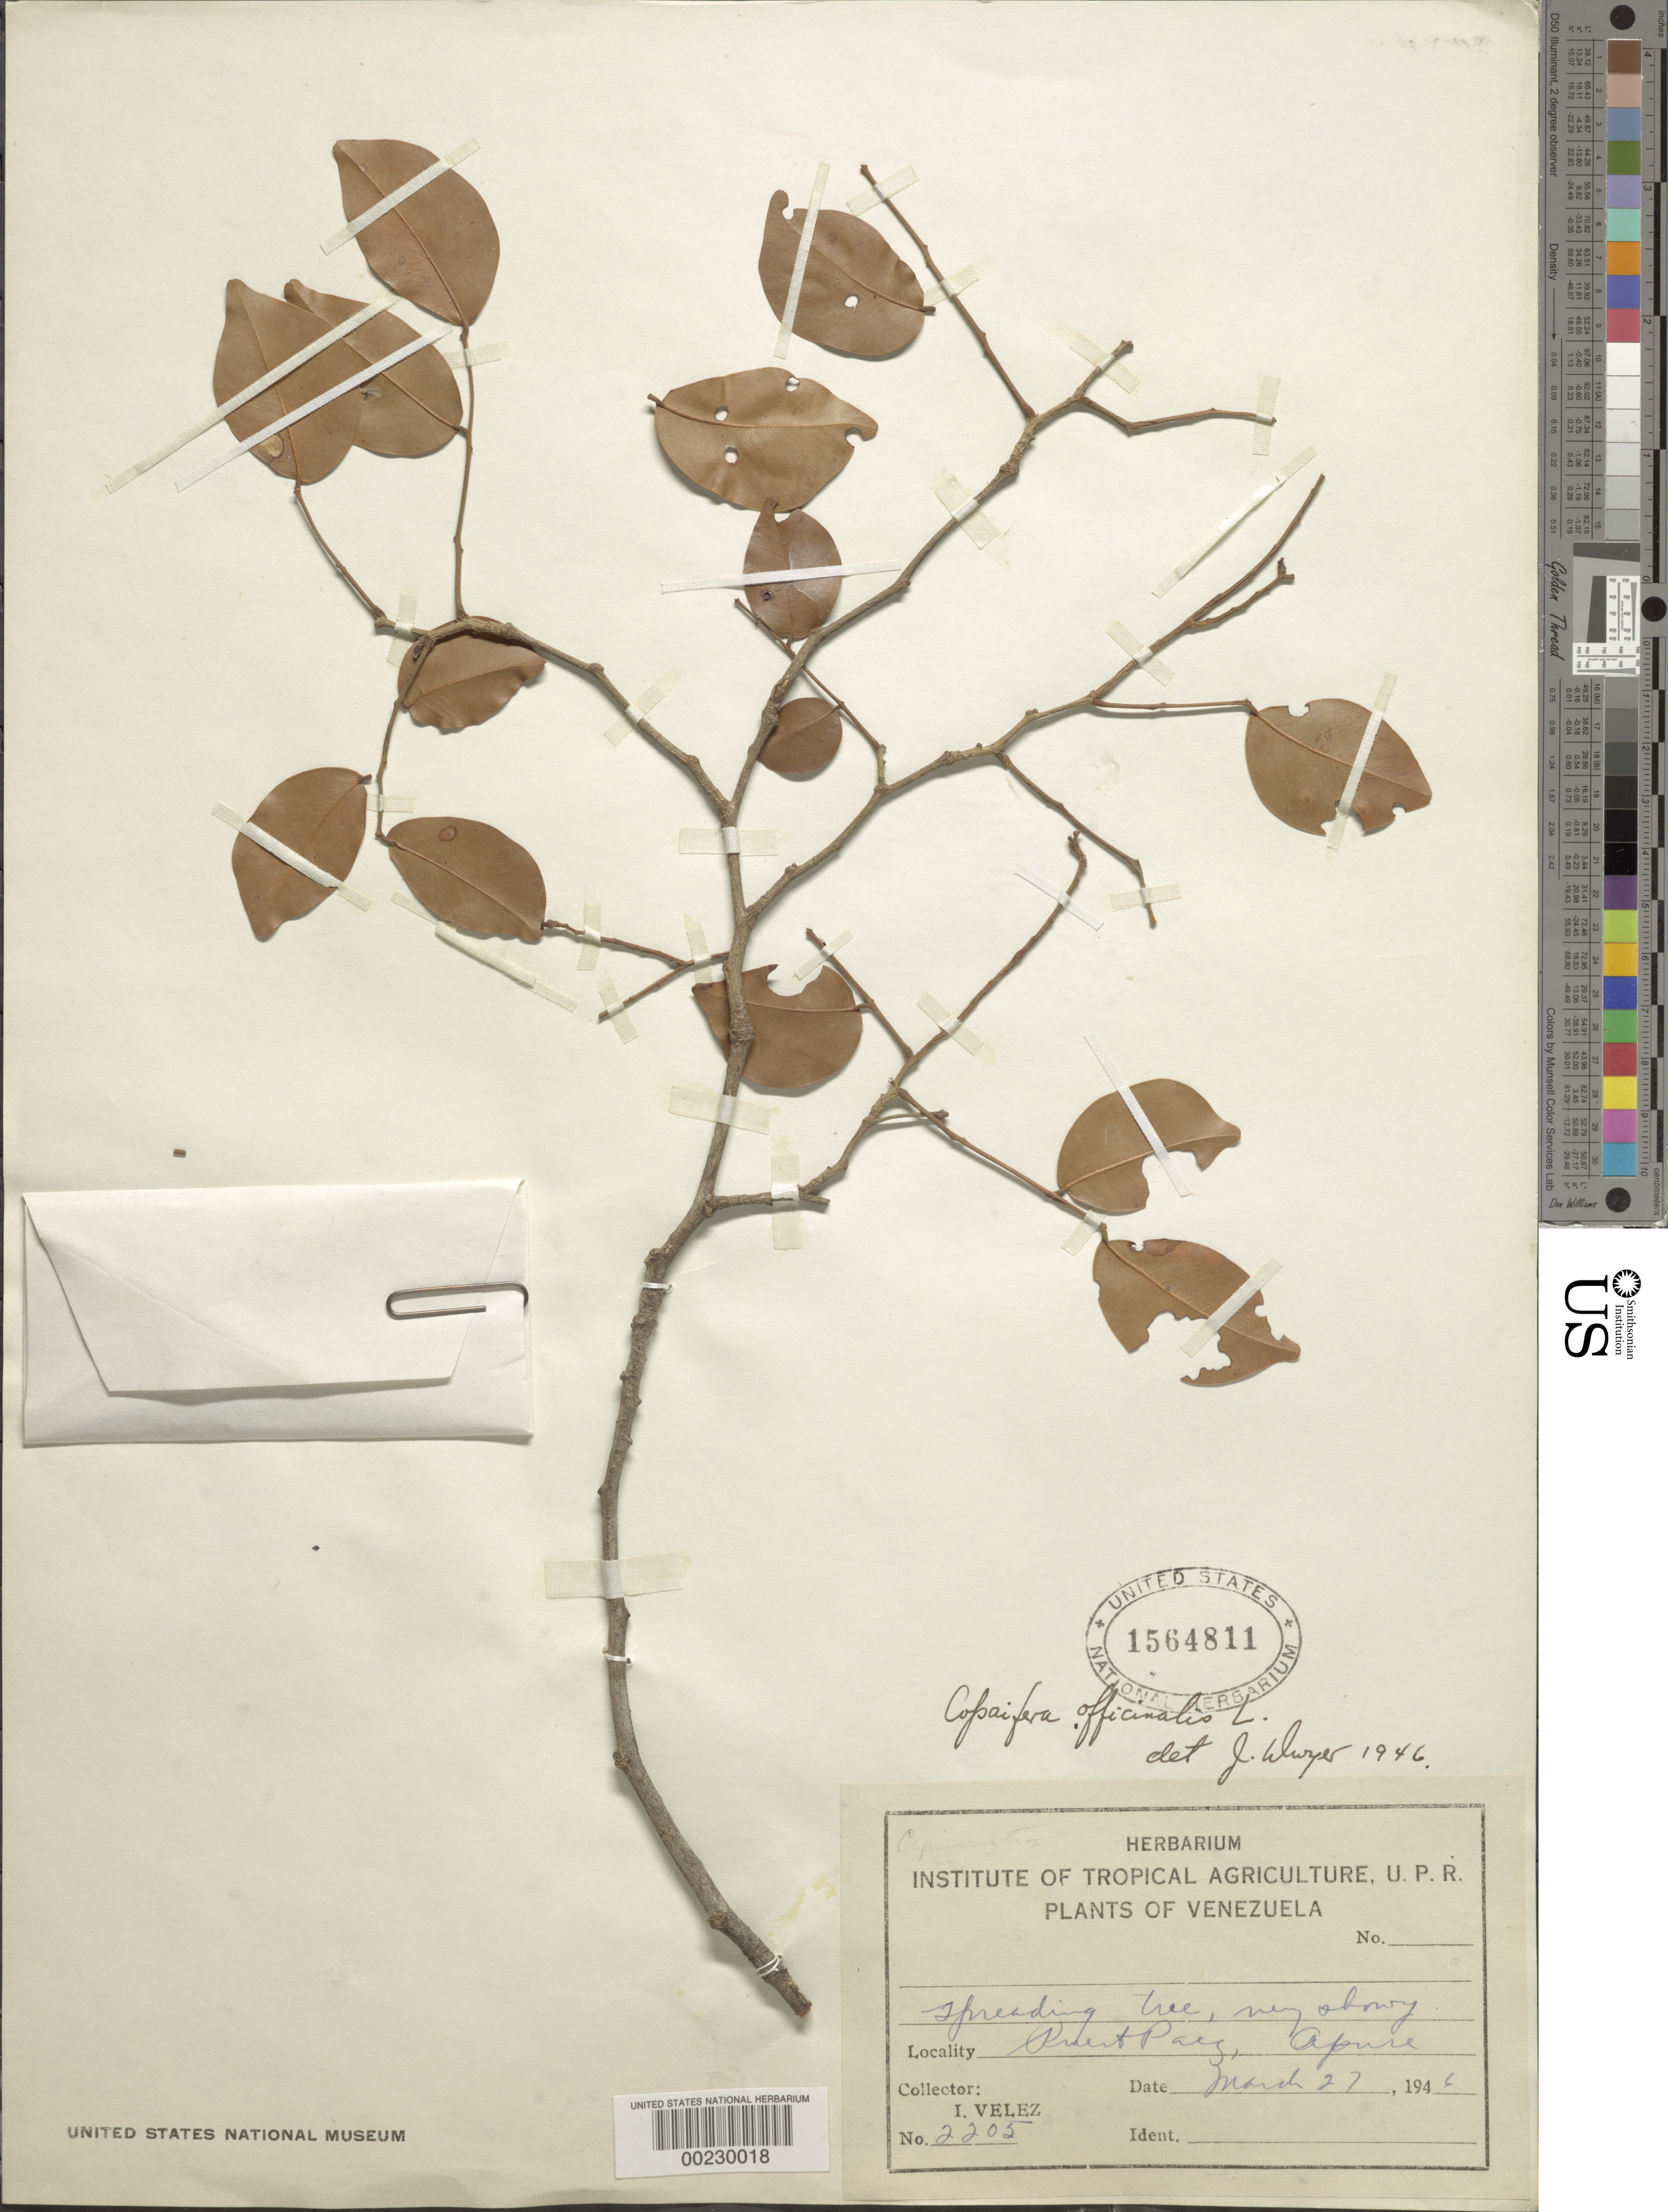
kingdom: Plantae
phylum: Tracheophyta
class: Magnoliopsida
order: Fabales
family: Fabaceae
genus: Copaifera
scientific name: Copaifera officinalis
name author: (Jacq.) L.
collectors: I. Velez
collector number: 2205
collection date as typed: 27 Mar 1946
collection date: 1946-03-27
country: Venezuela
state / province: Apure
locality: Prient paiz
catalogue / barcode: US 1564811